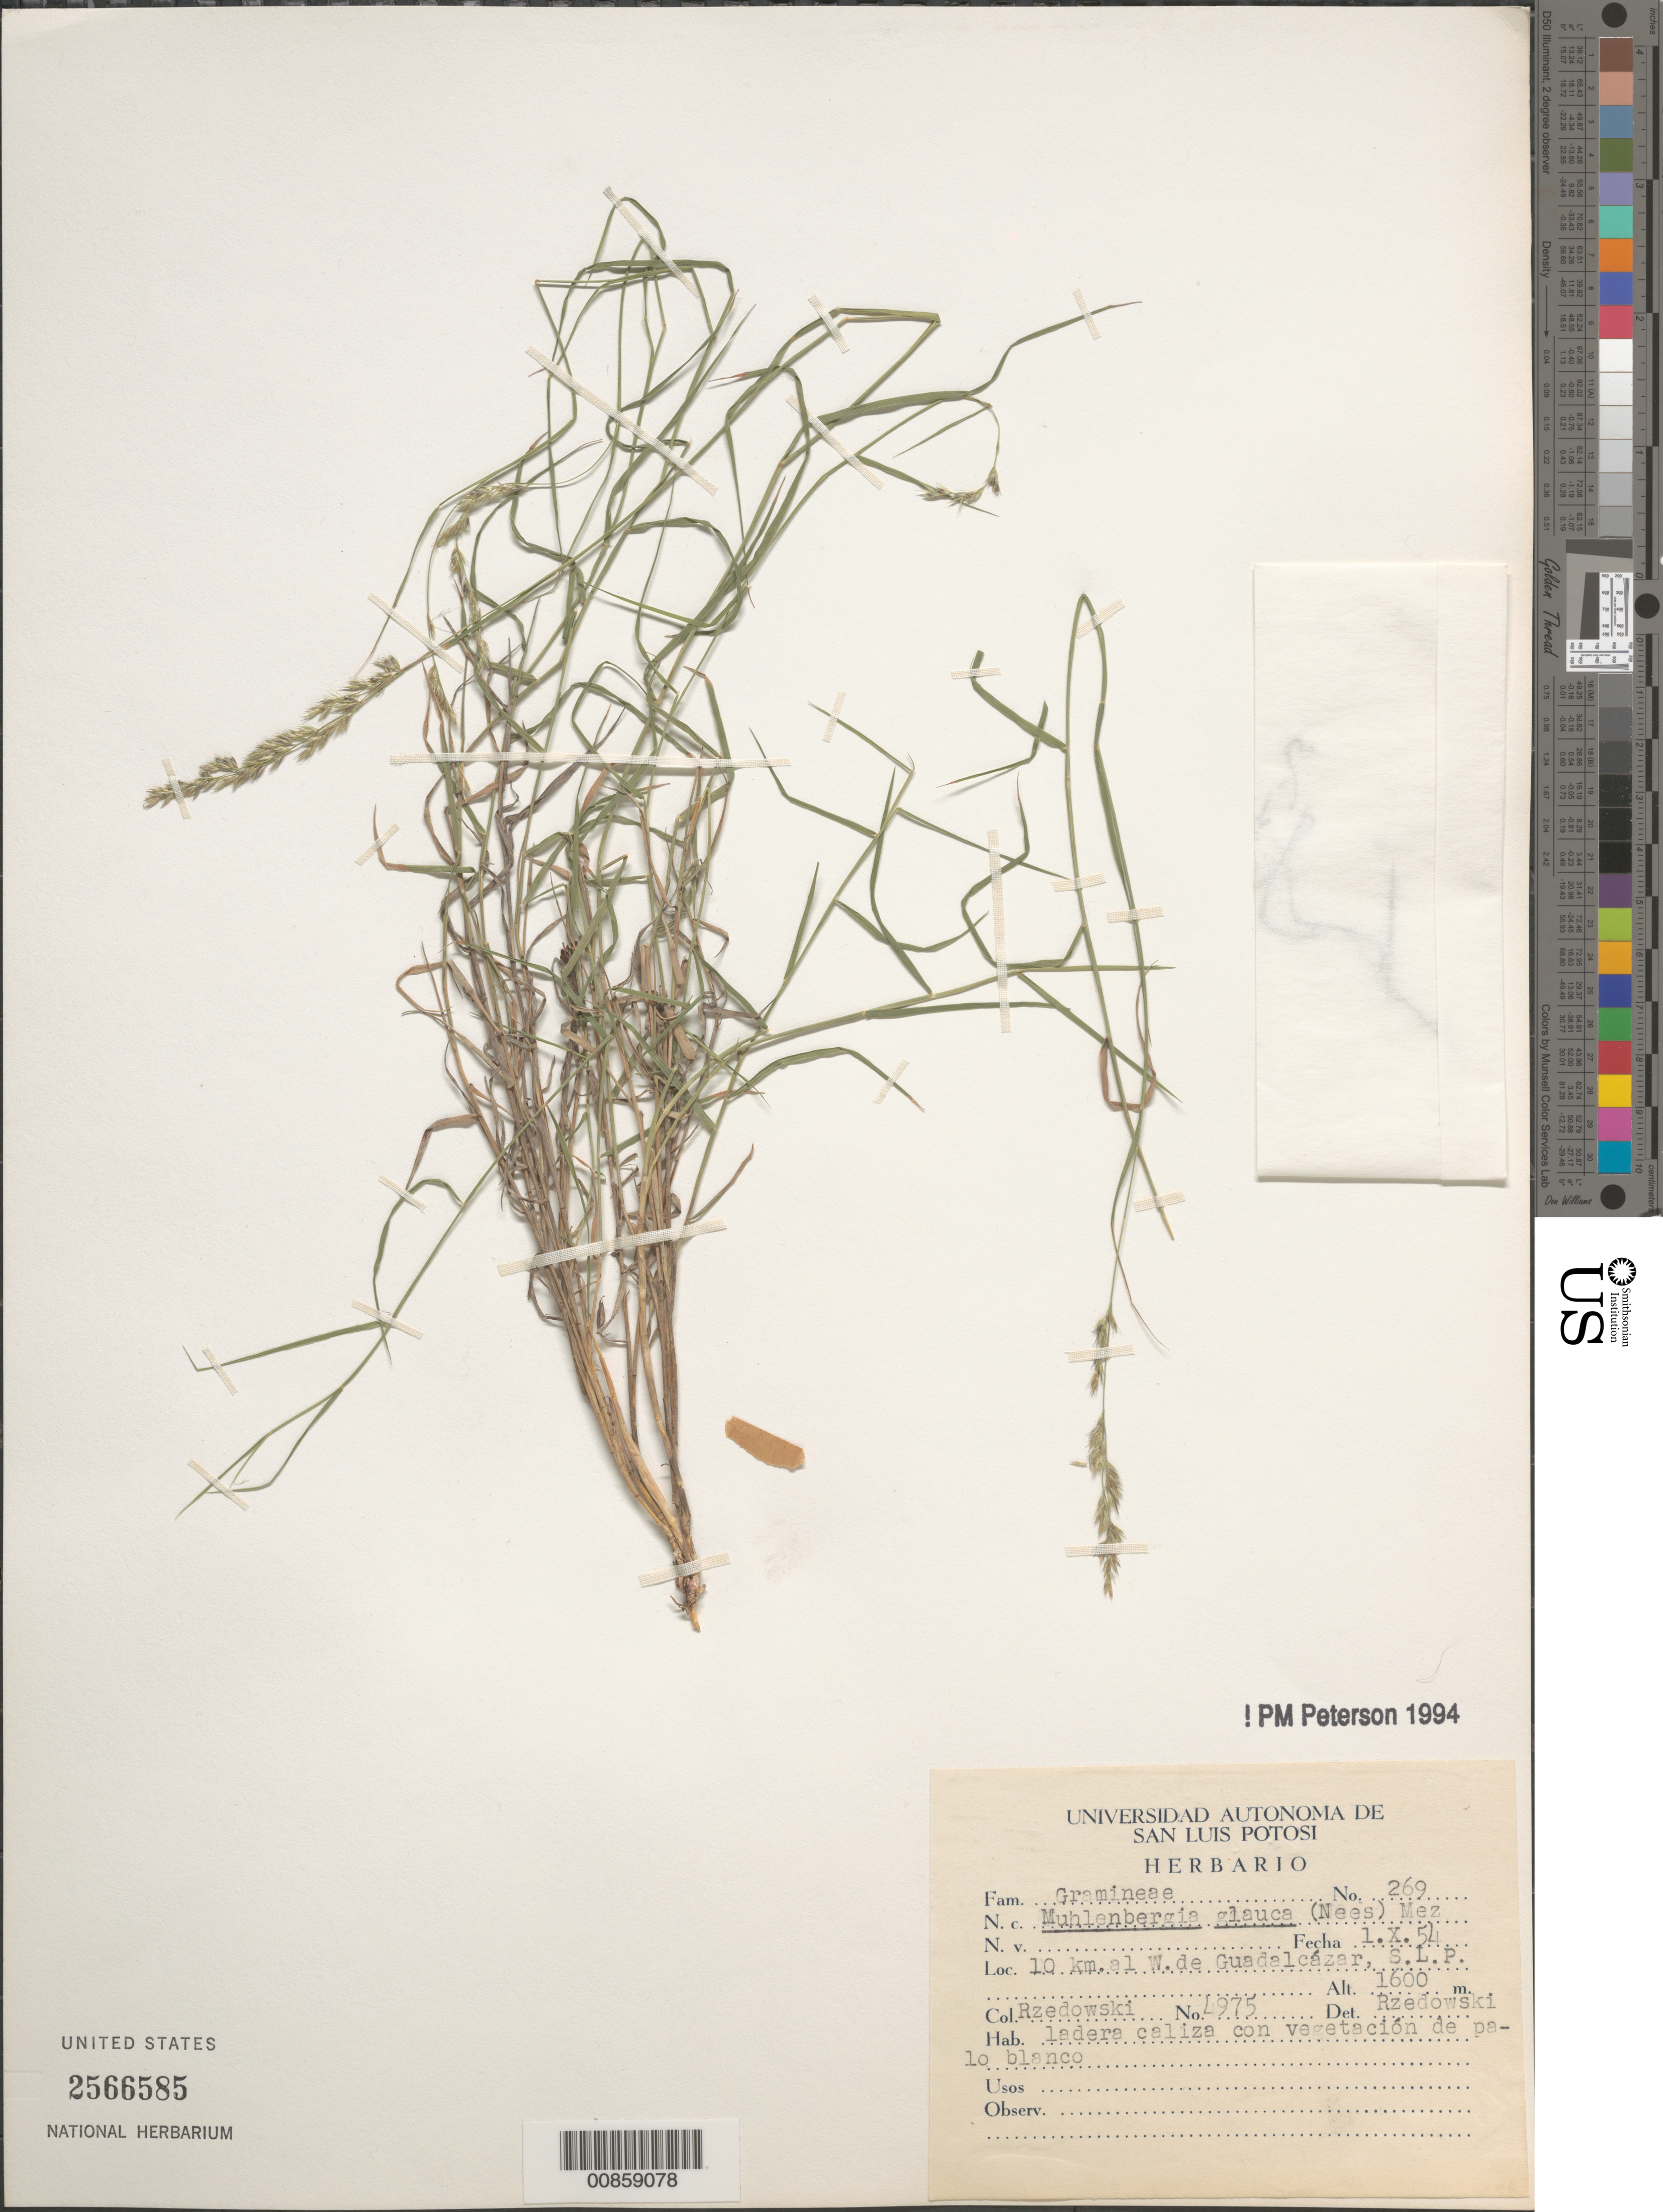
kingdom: Plantae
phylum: Tracheophyta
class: Liliopsida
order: Poales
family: Poaceae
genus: Muhlenbergia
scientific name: Muhlenbergia glauca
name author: (Nees) Mez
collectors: J. Rzedowski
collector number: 4975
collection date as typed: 01 Oct 1954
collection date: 1954-10-01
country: Mexico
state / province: San Luis Potosi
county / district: Guadalcazar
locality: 10 km al W de Guadalcázar, mpio. Guadalcázar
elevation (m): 1600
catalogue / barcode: US 2566585